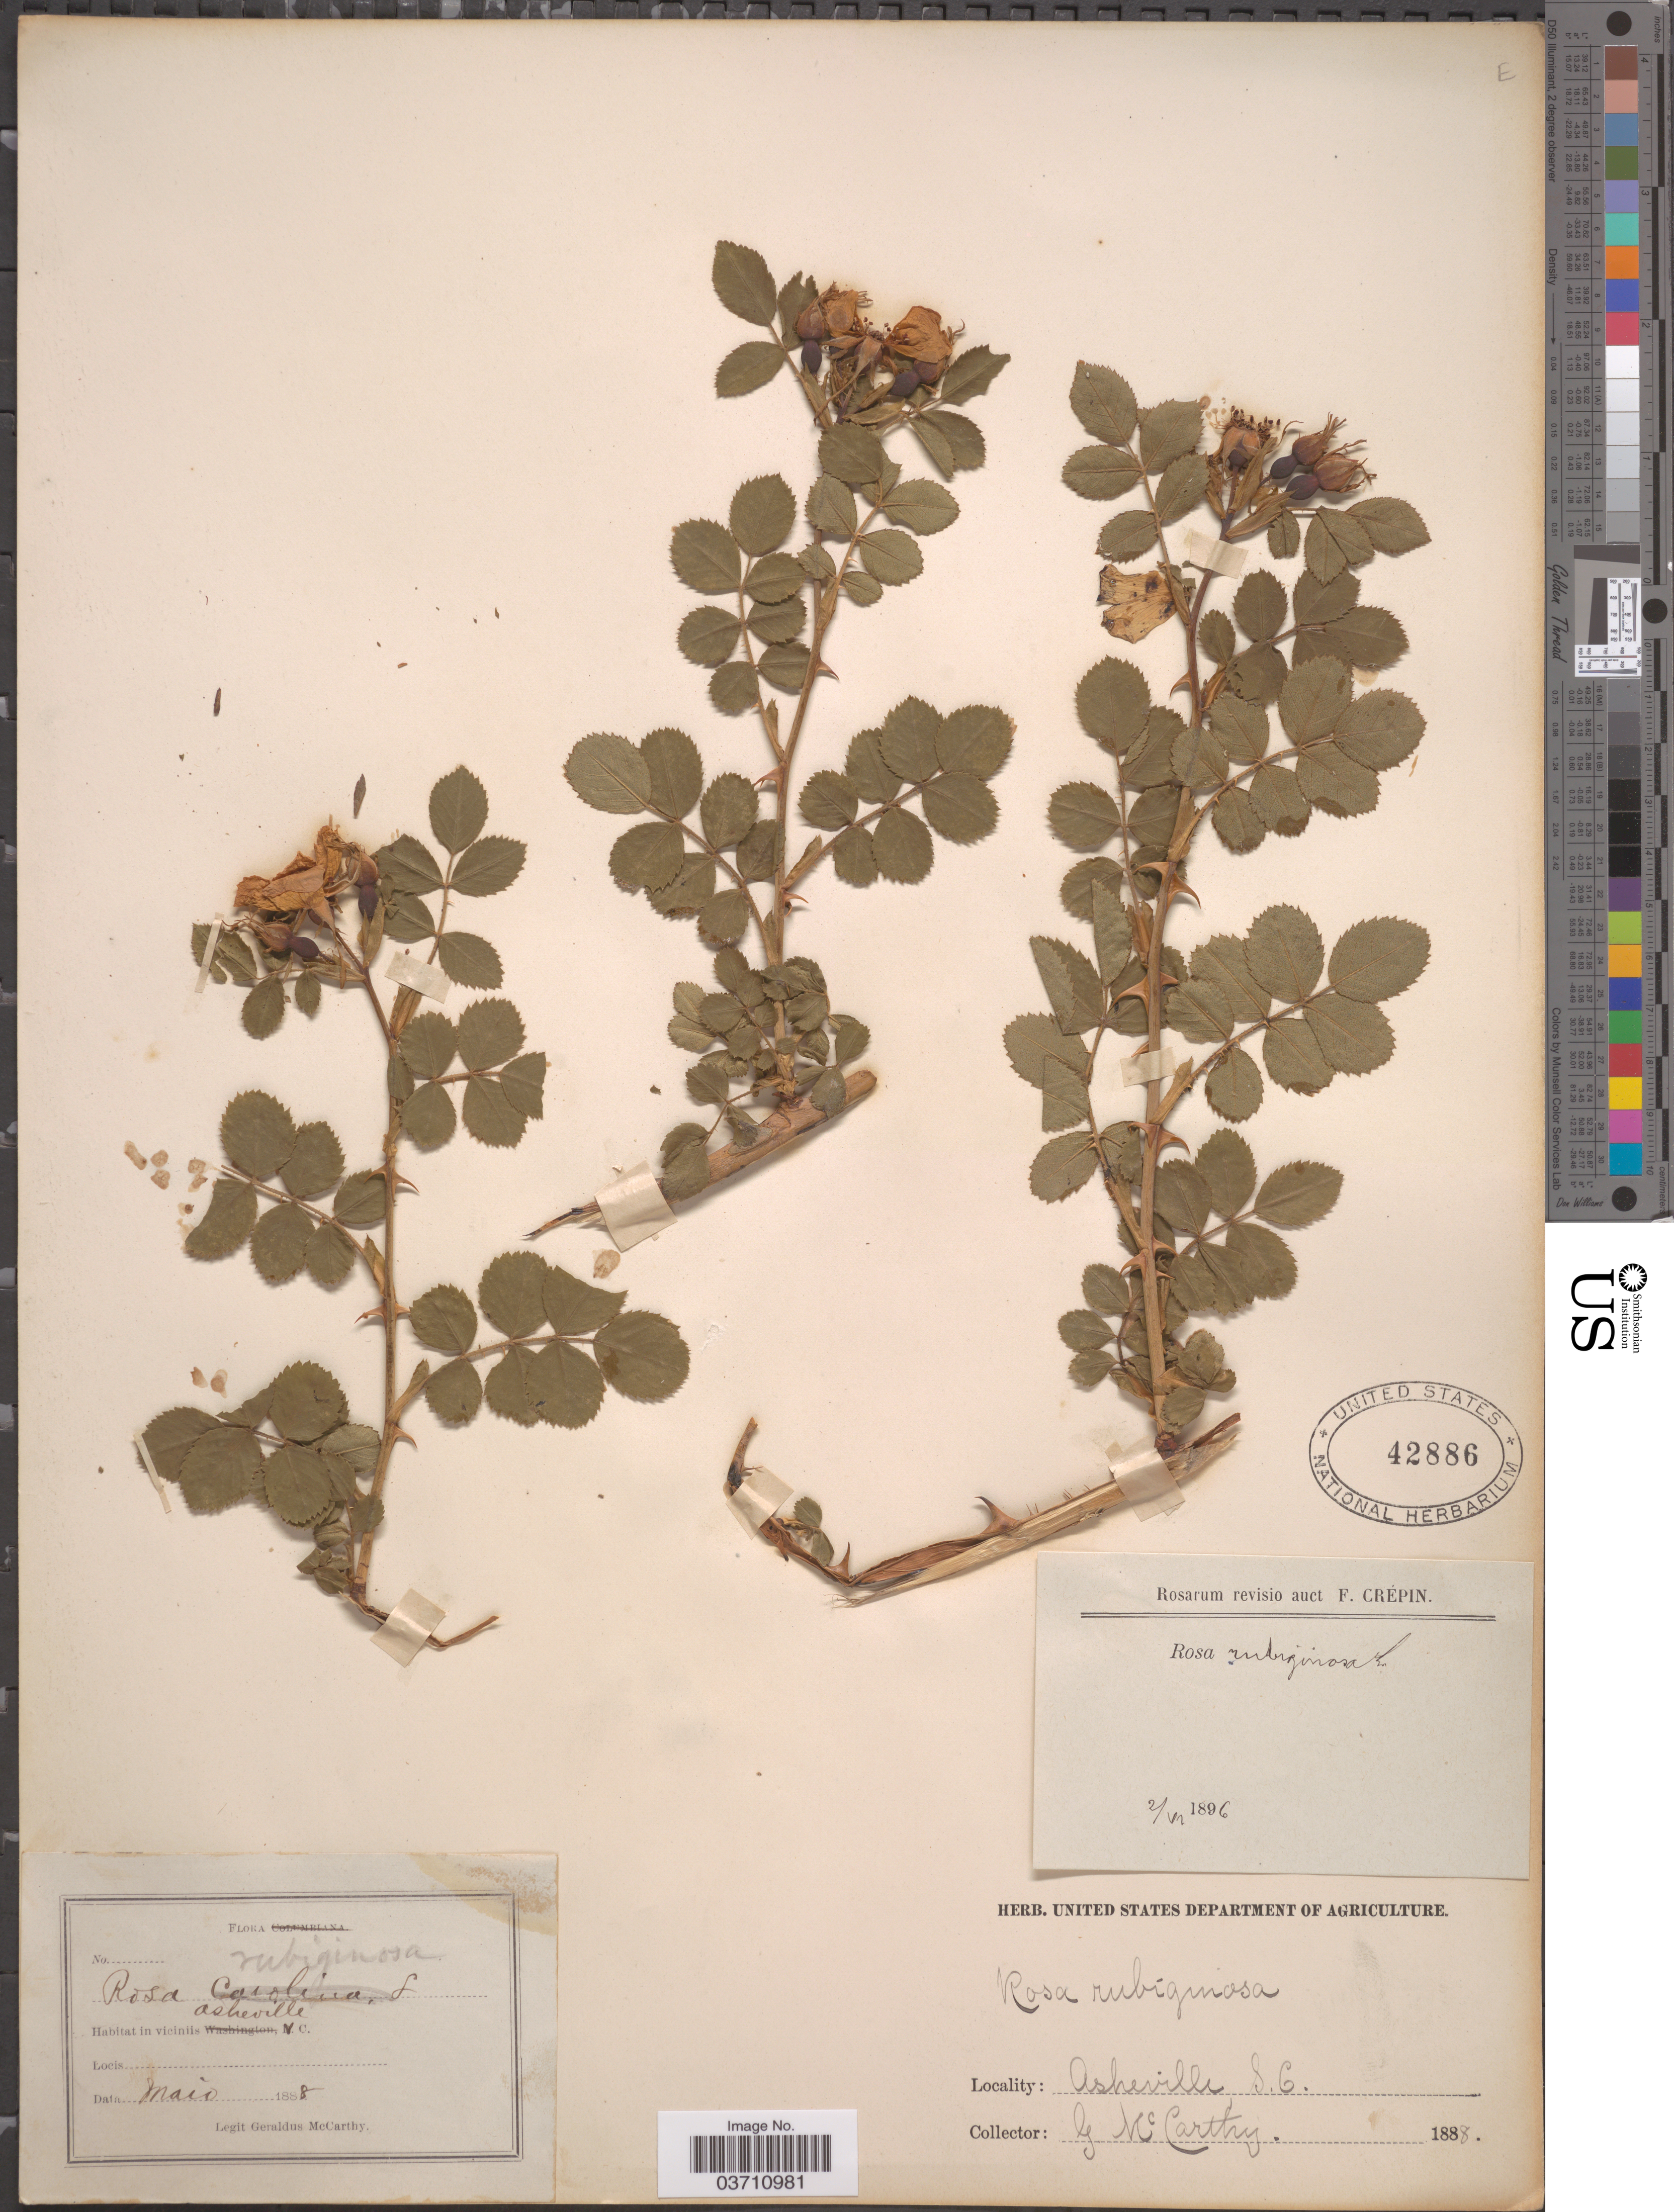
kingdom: Plantae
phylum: Tracheophyta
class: Magnoliopsida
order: Rosales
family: Rosaceae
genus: Rosa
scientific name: Rosa eglanteria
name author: L.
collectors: M. McCarthy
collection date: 1888-05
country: United States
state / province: South Carolina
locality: In viciniis Asheville.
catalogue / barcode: US 42886